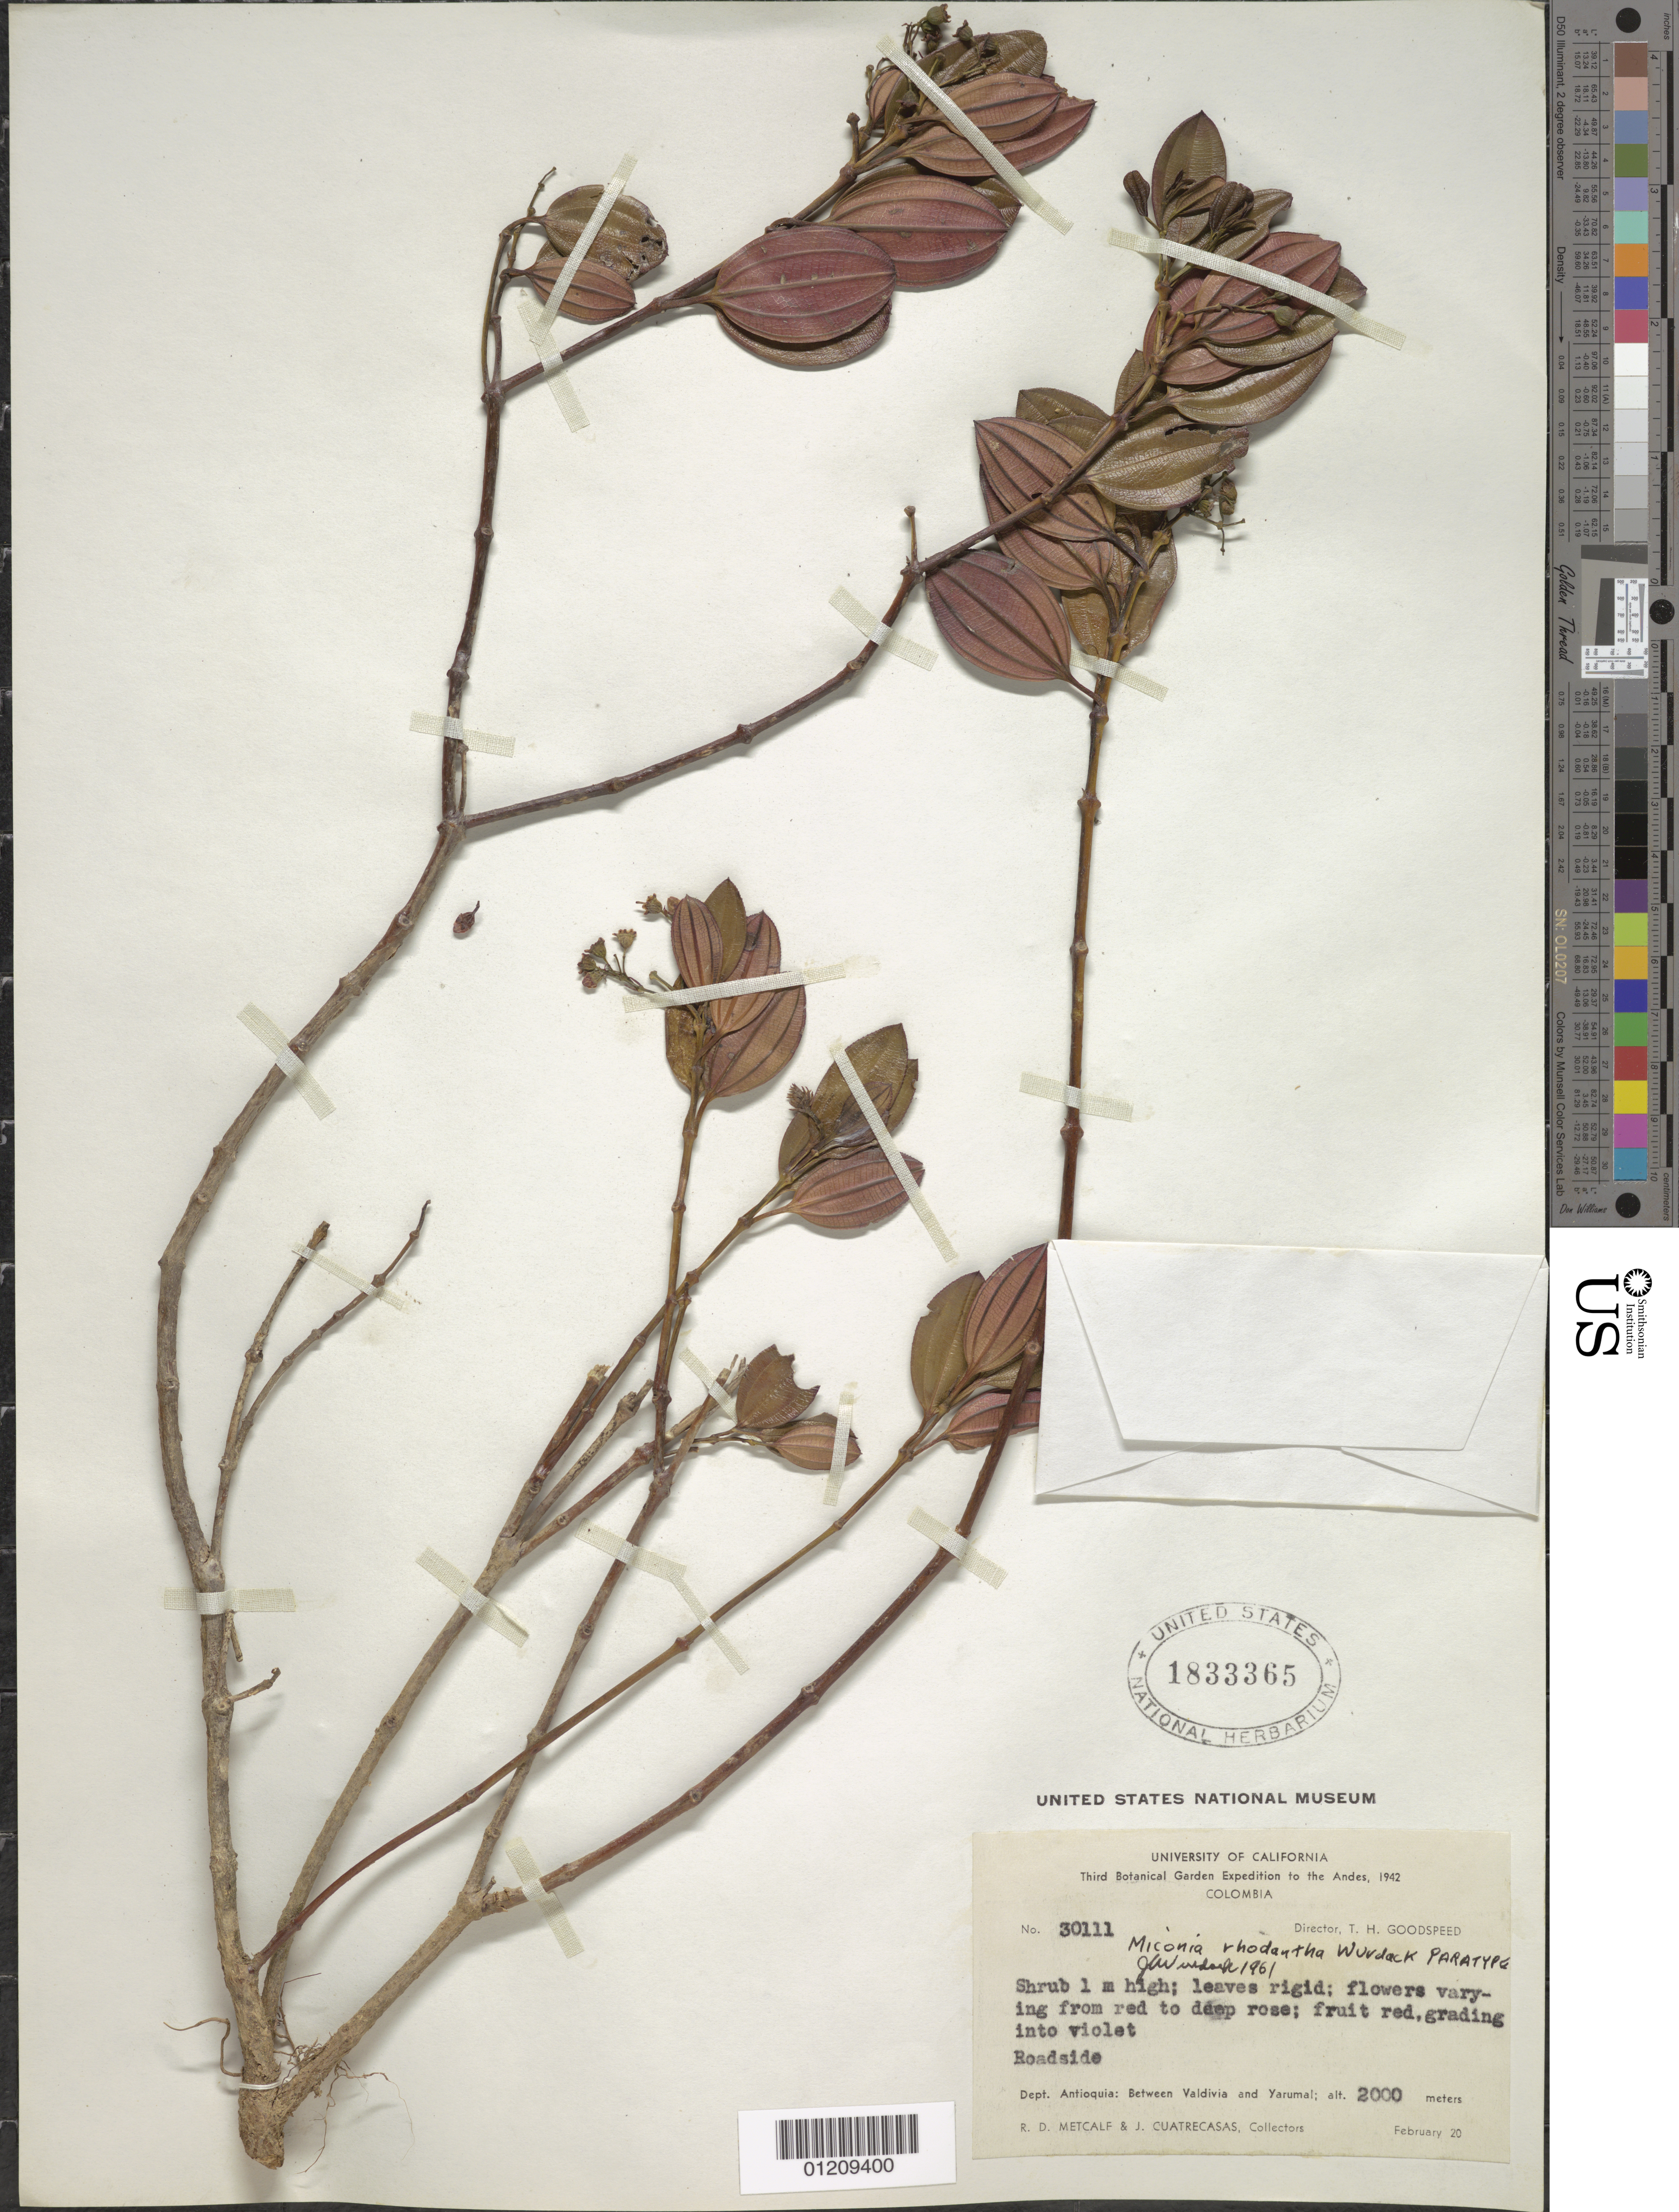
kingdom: Plantae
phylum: Tracheophyta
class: Magnoliopsida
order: Myrtales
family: Melastomataceae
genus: Miconia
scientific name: Miconia rhodantha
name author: Wurdack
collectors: R. D. Metcalf & J. Cuatrecasas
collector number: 30111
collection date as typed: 20 February 1942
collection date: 1942-02-20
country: Colombia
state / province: Antioquia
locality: Between Valdivia and Yarumal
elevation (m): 2000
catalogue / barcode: US 1833365